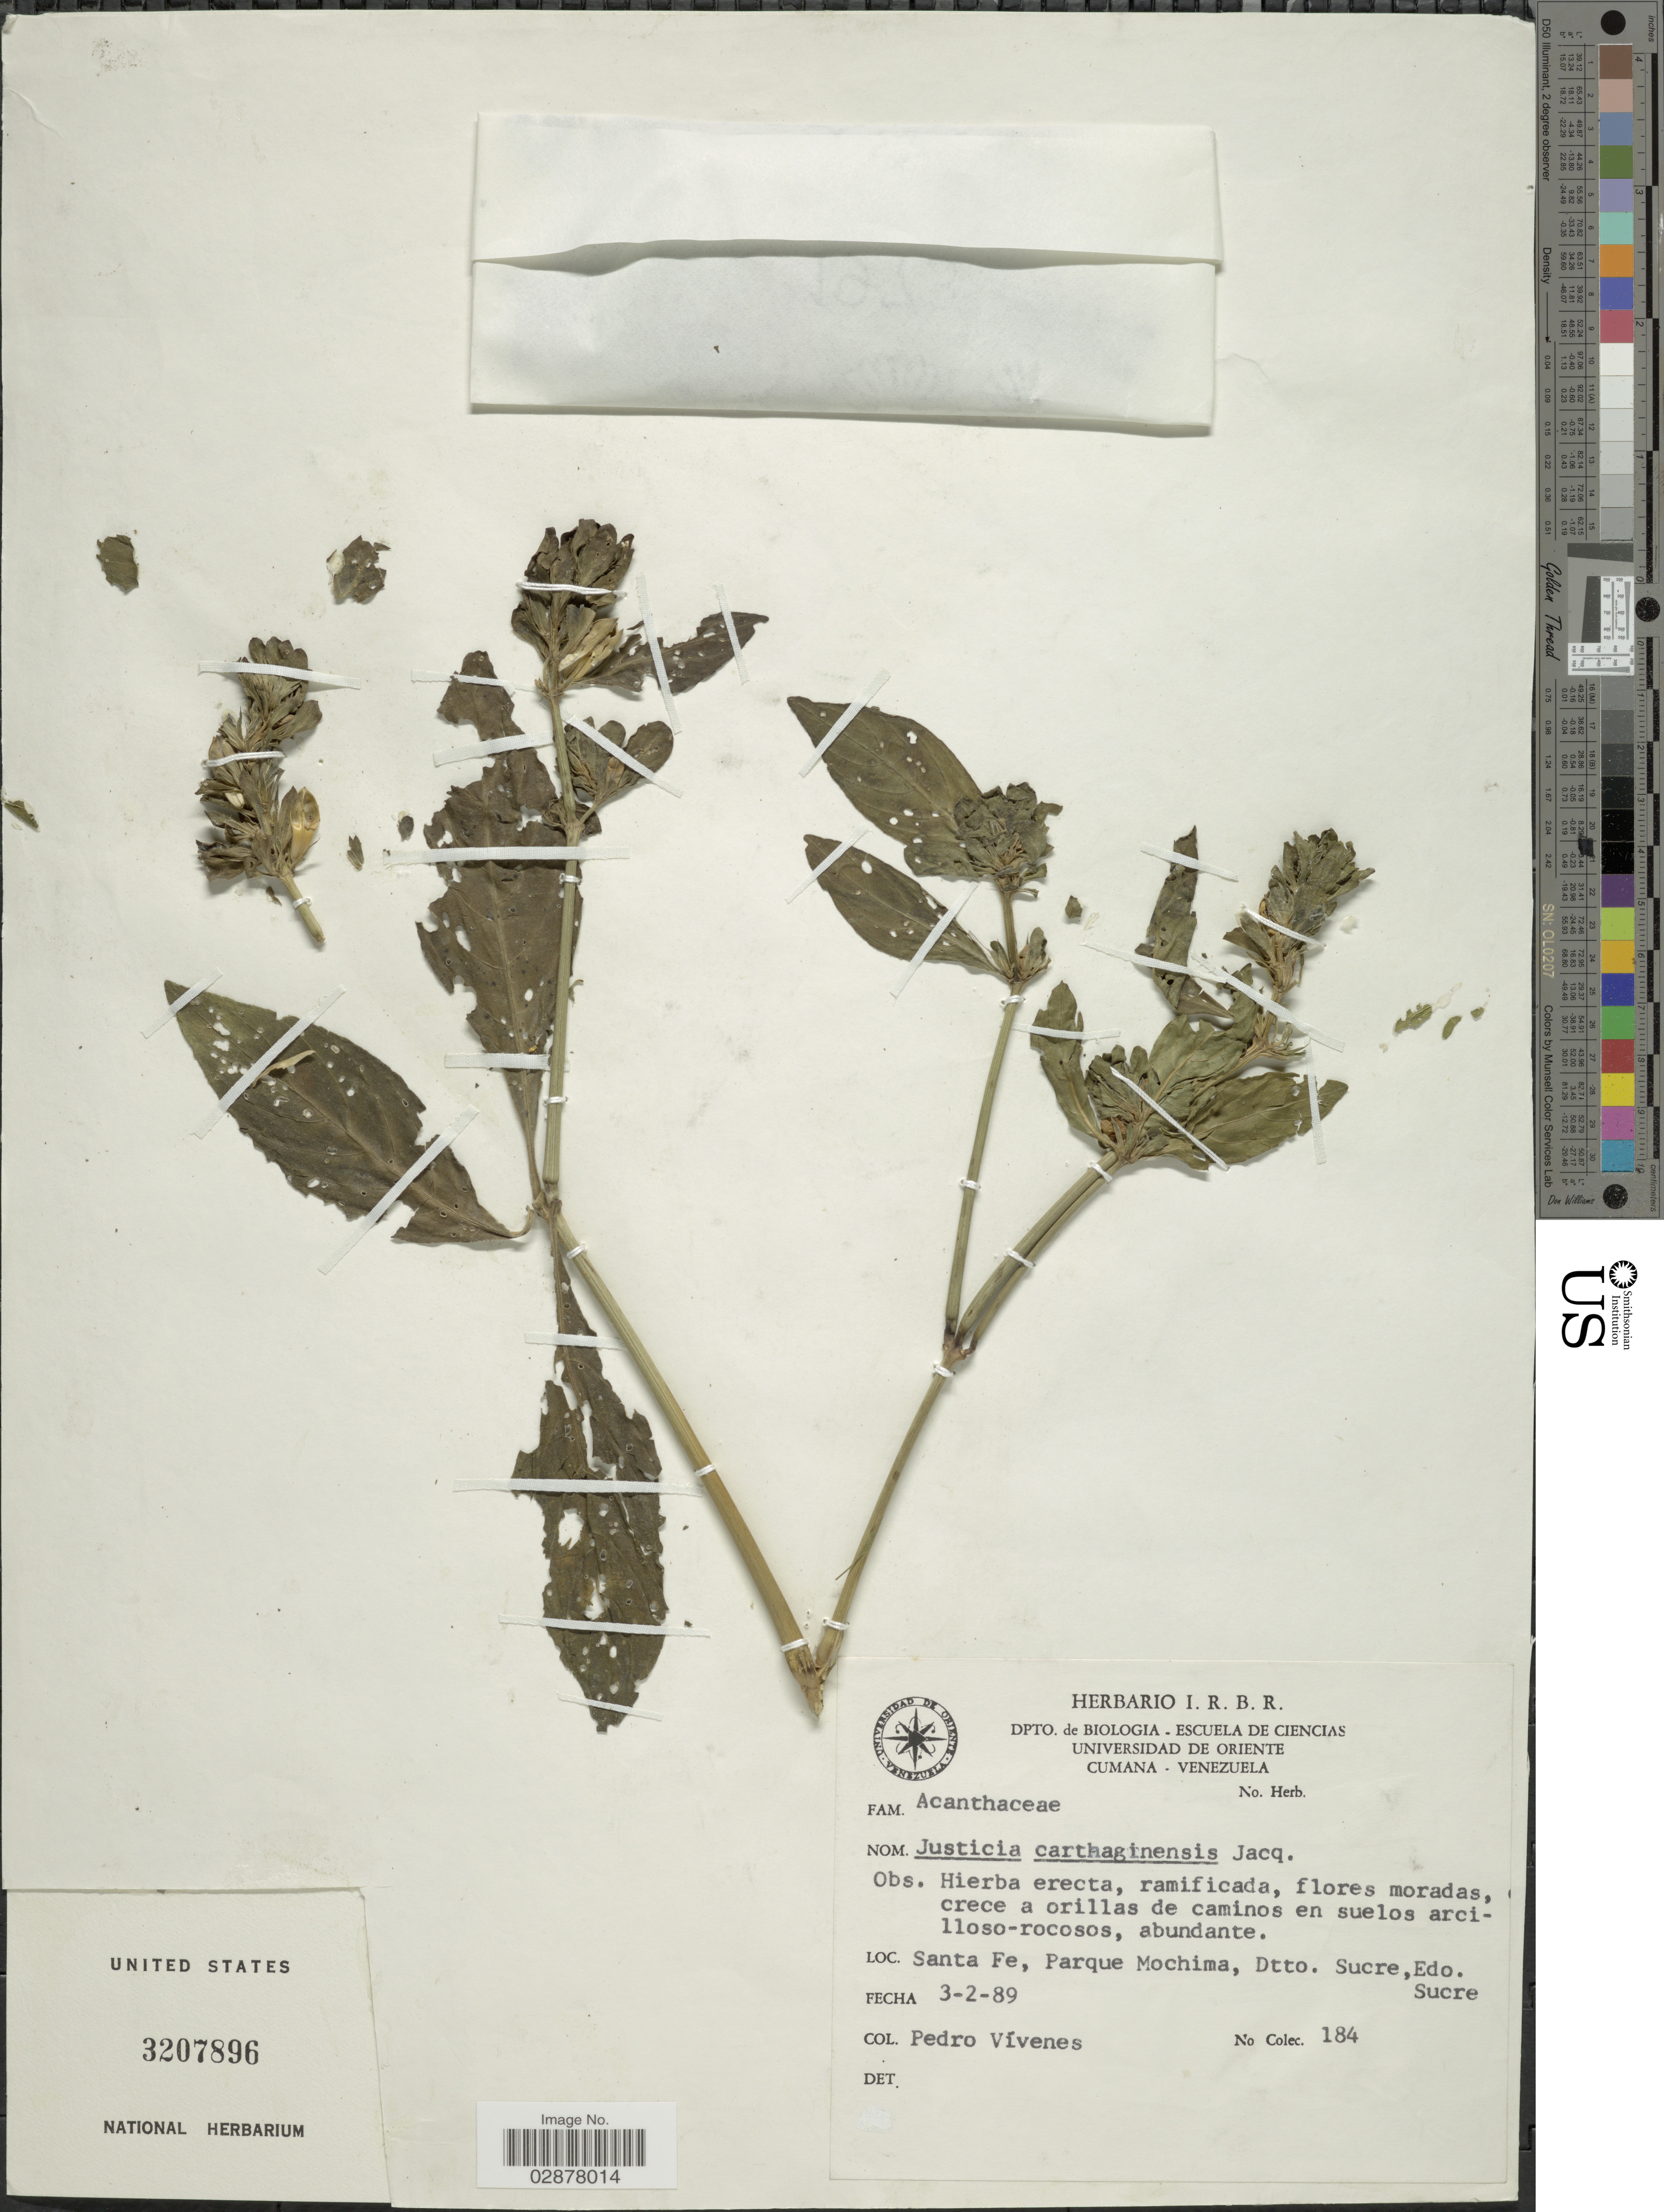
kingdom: Plantae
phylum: Tracheophyta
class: Magnoliopsida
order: Lamiales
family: Acanthaceae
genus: Justicia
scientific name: Justicia carthaginensis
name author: Jacq.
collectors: P. Vivenes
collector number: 184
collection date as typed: Transcribed d/m/y: 3/2/89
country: Venezuela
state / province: Sucre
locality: Santa Fe, Parque Mochima, Dtto. Sucre.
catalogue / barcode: US 3207896